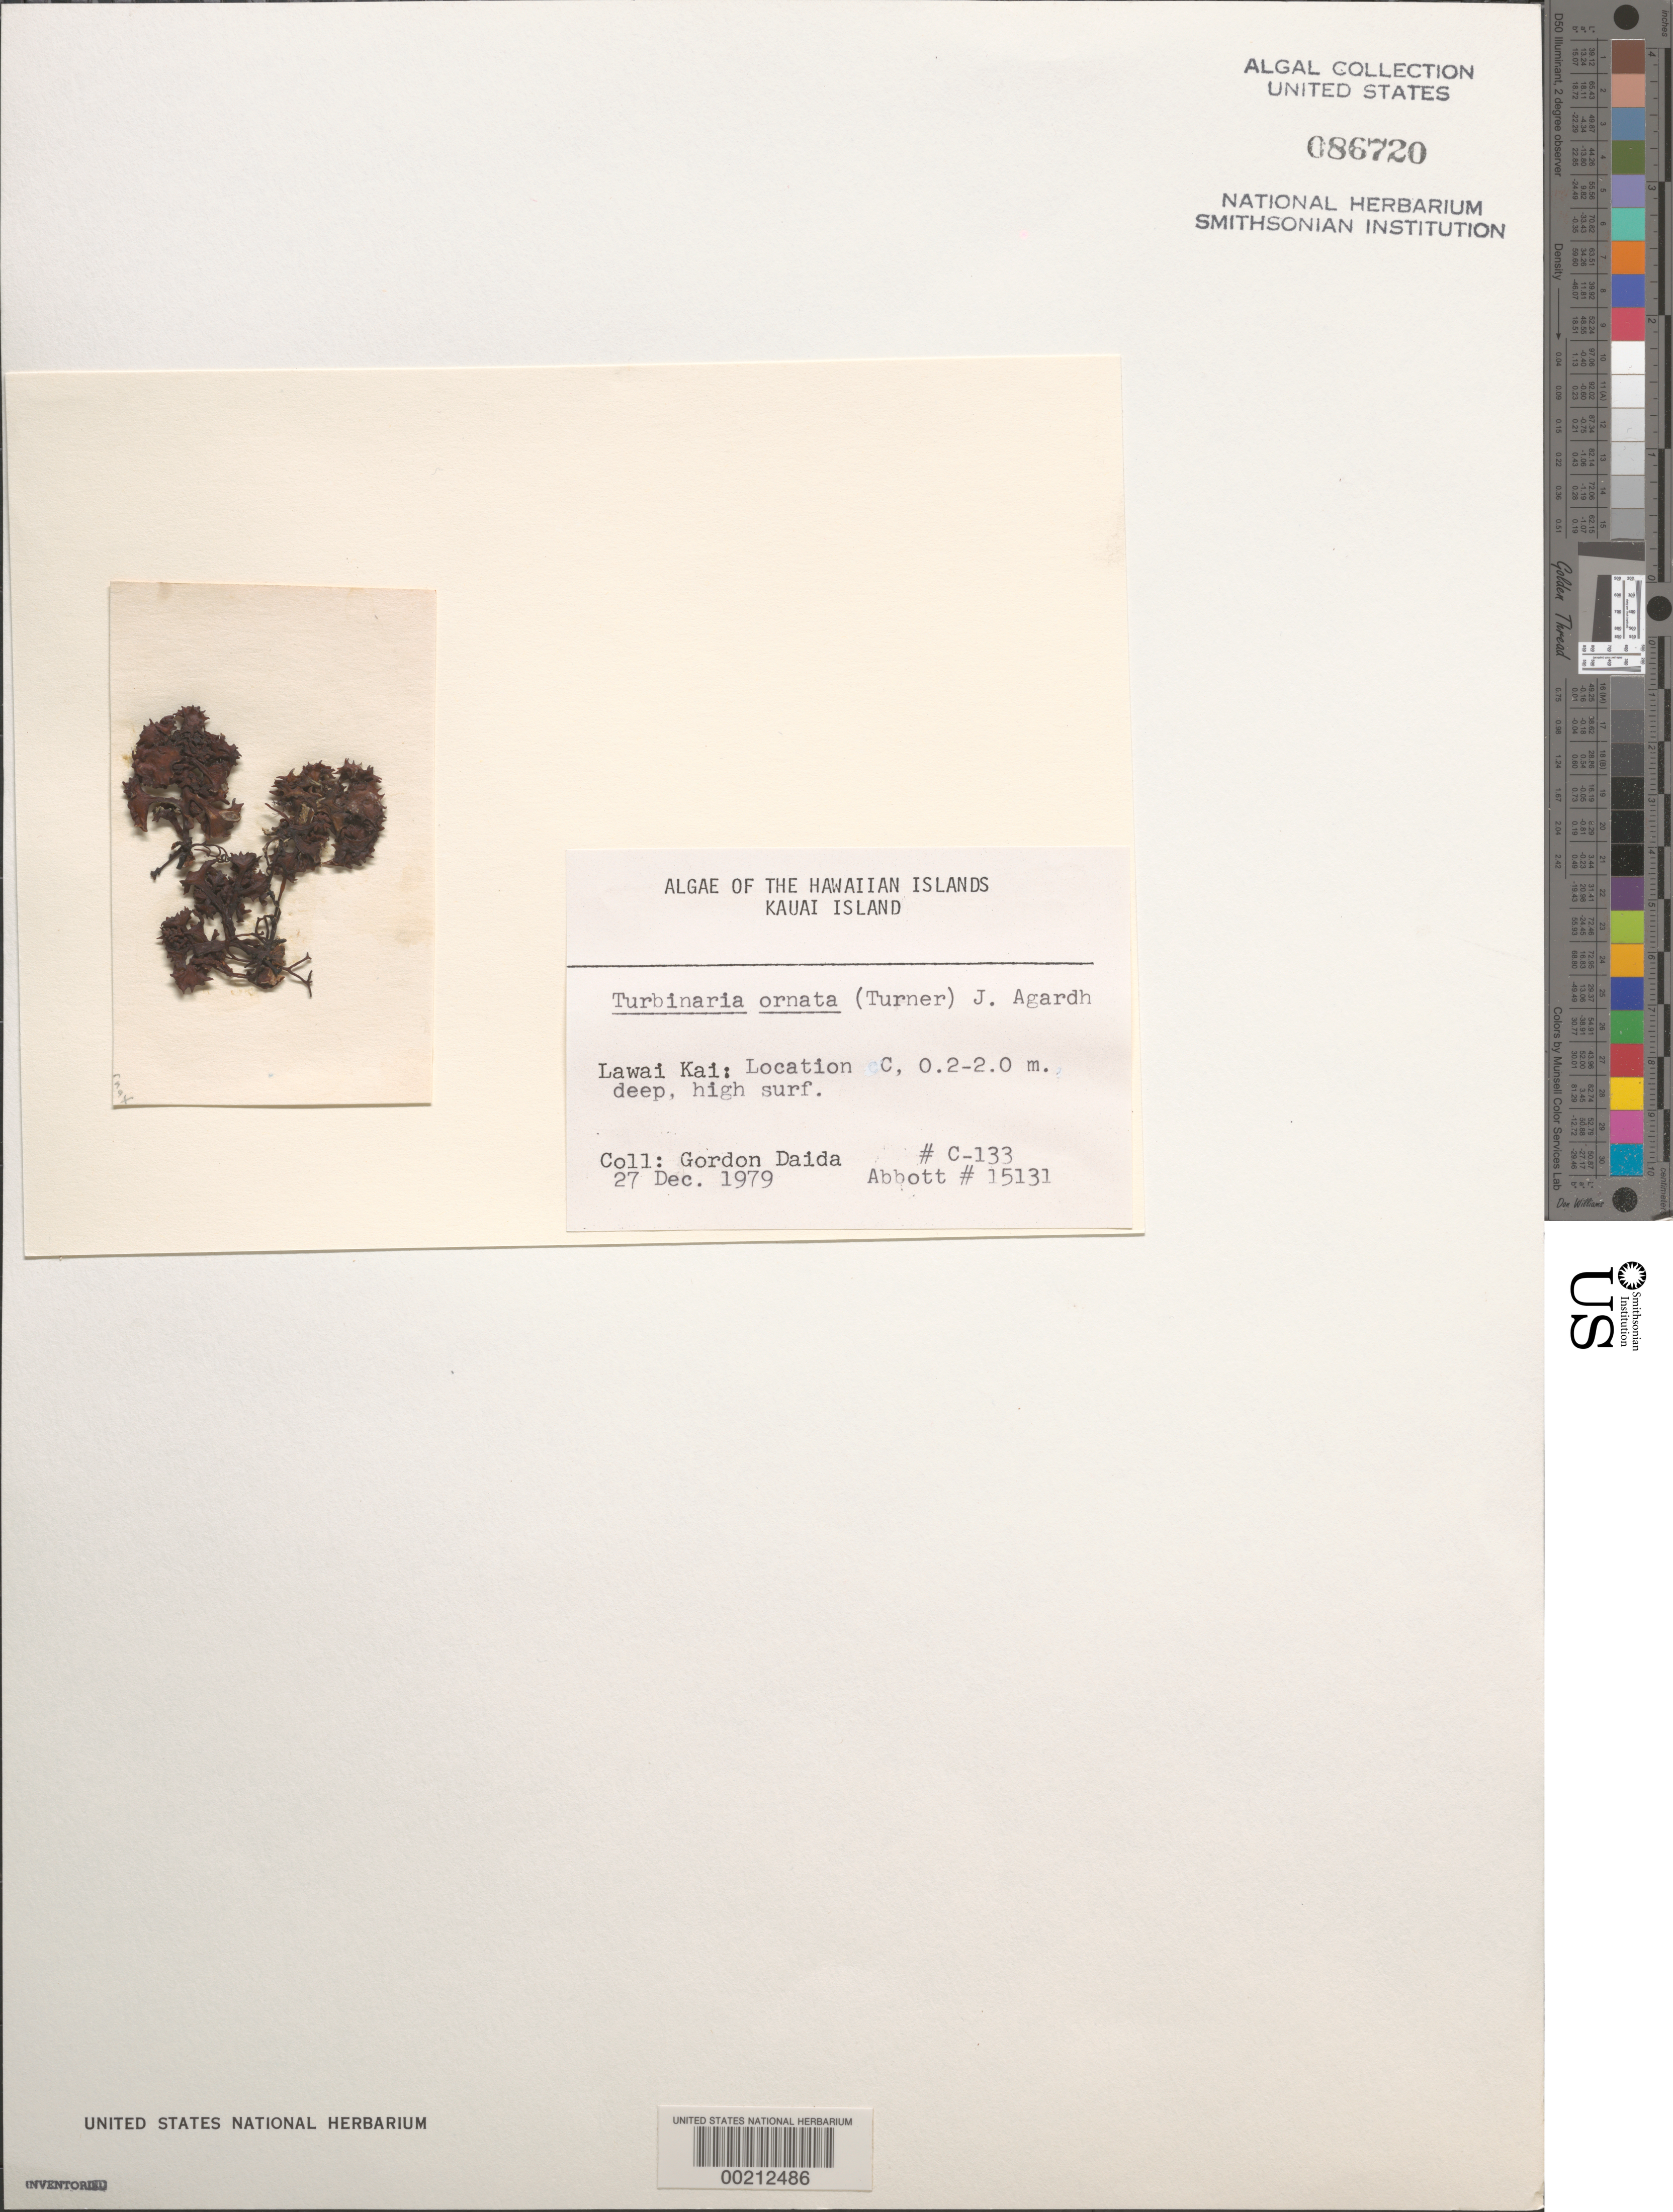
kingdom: Chromista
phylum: Ochrophyta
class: Phaeophyceae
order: Fucales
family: Sargassaceae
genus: Turbinaria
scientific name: Turbinaria ornata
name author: (Turner) J. Agardh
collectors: G. Daida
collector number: C133 & IAA 15131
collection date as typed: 27 Dec 1979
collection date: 1979-12-27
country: United States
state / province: Hawaii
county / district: Kauai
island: Kaua'i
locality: Lawai Kai, Location C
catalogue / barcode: US 86720